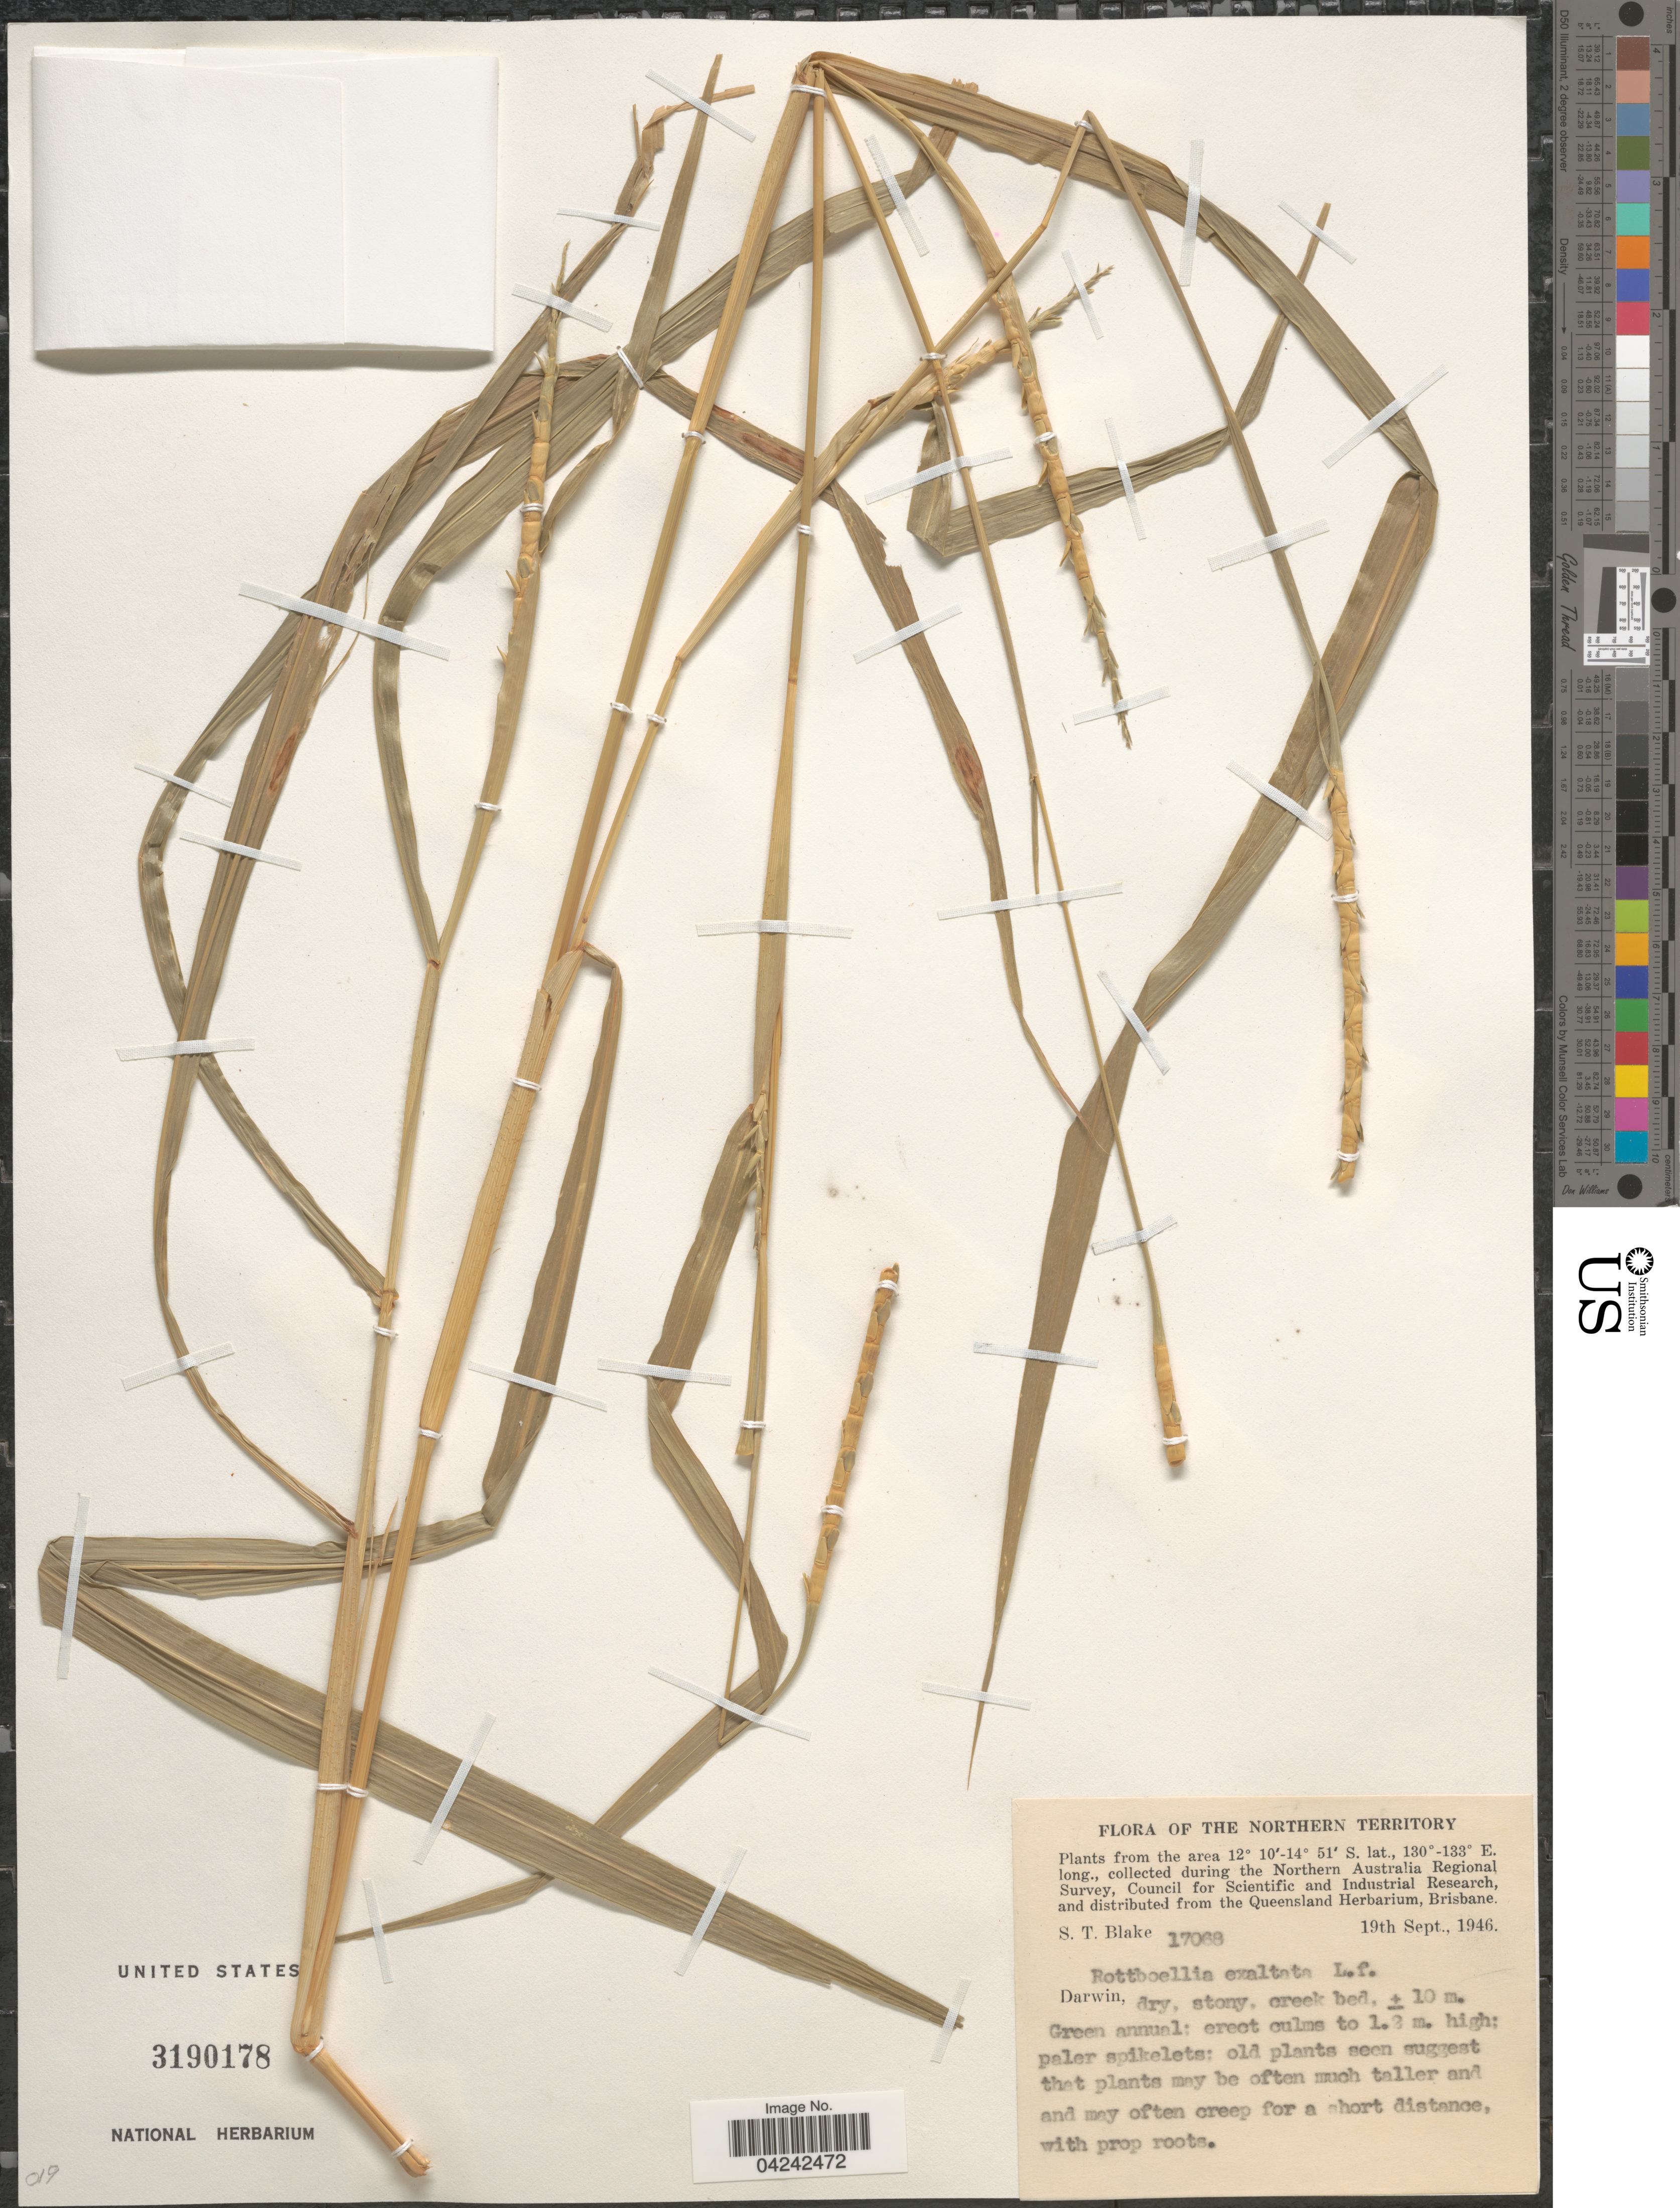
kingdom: Plantae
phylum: Tracheophyta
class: Liliopsida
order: Poales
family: Poaceae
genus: Rottboellia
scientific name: Rottboellia cochinchinensis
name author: (Lour.) Clayton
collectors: S. T. Blake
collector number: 17068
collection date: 1946-09-19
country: Australia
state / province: Northern Territory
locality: The Northern Australia Regional Survey, Council for Scientific and Industrial Research. Darwin.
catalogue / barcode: US 3190178